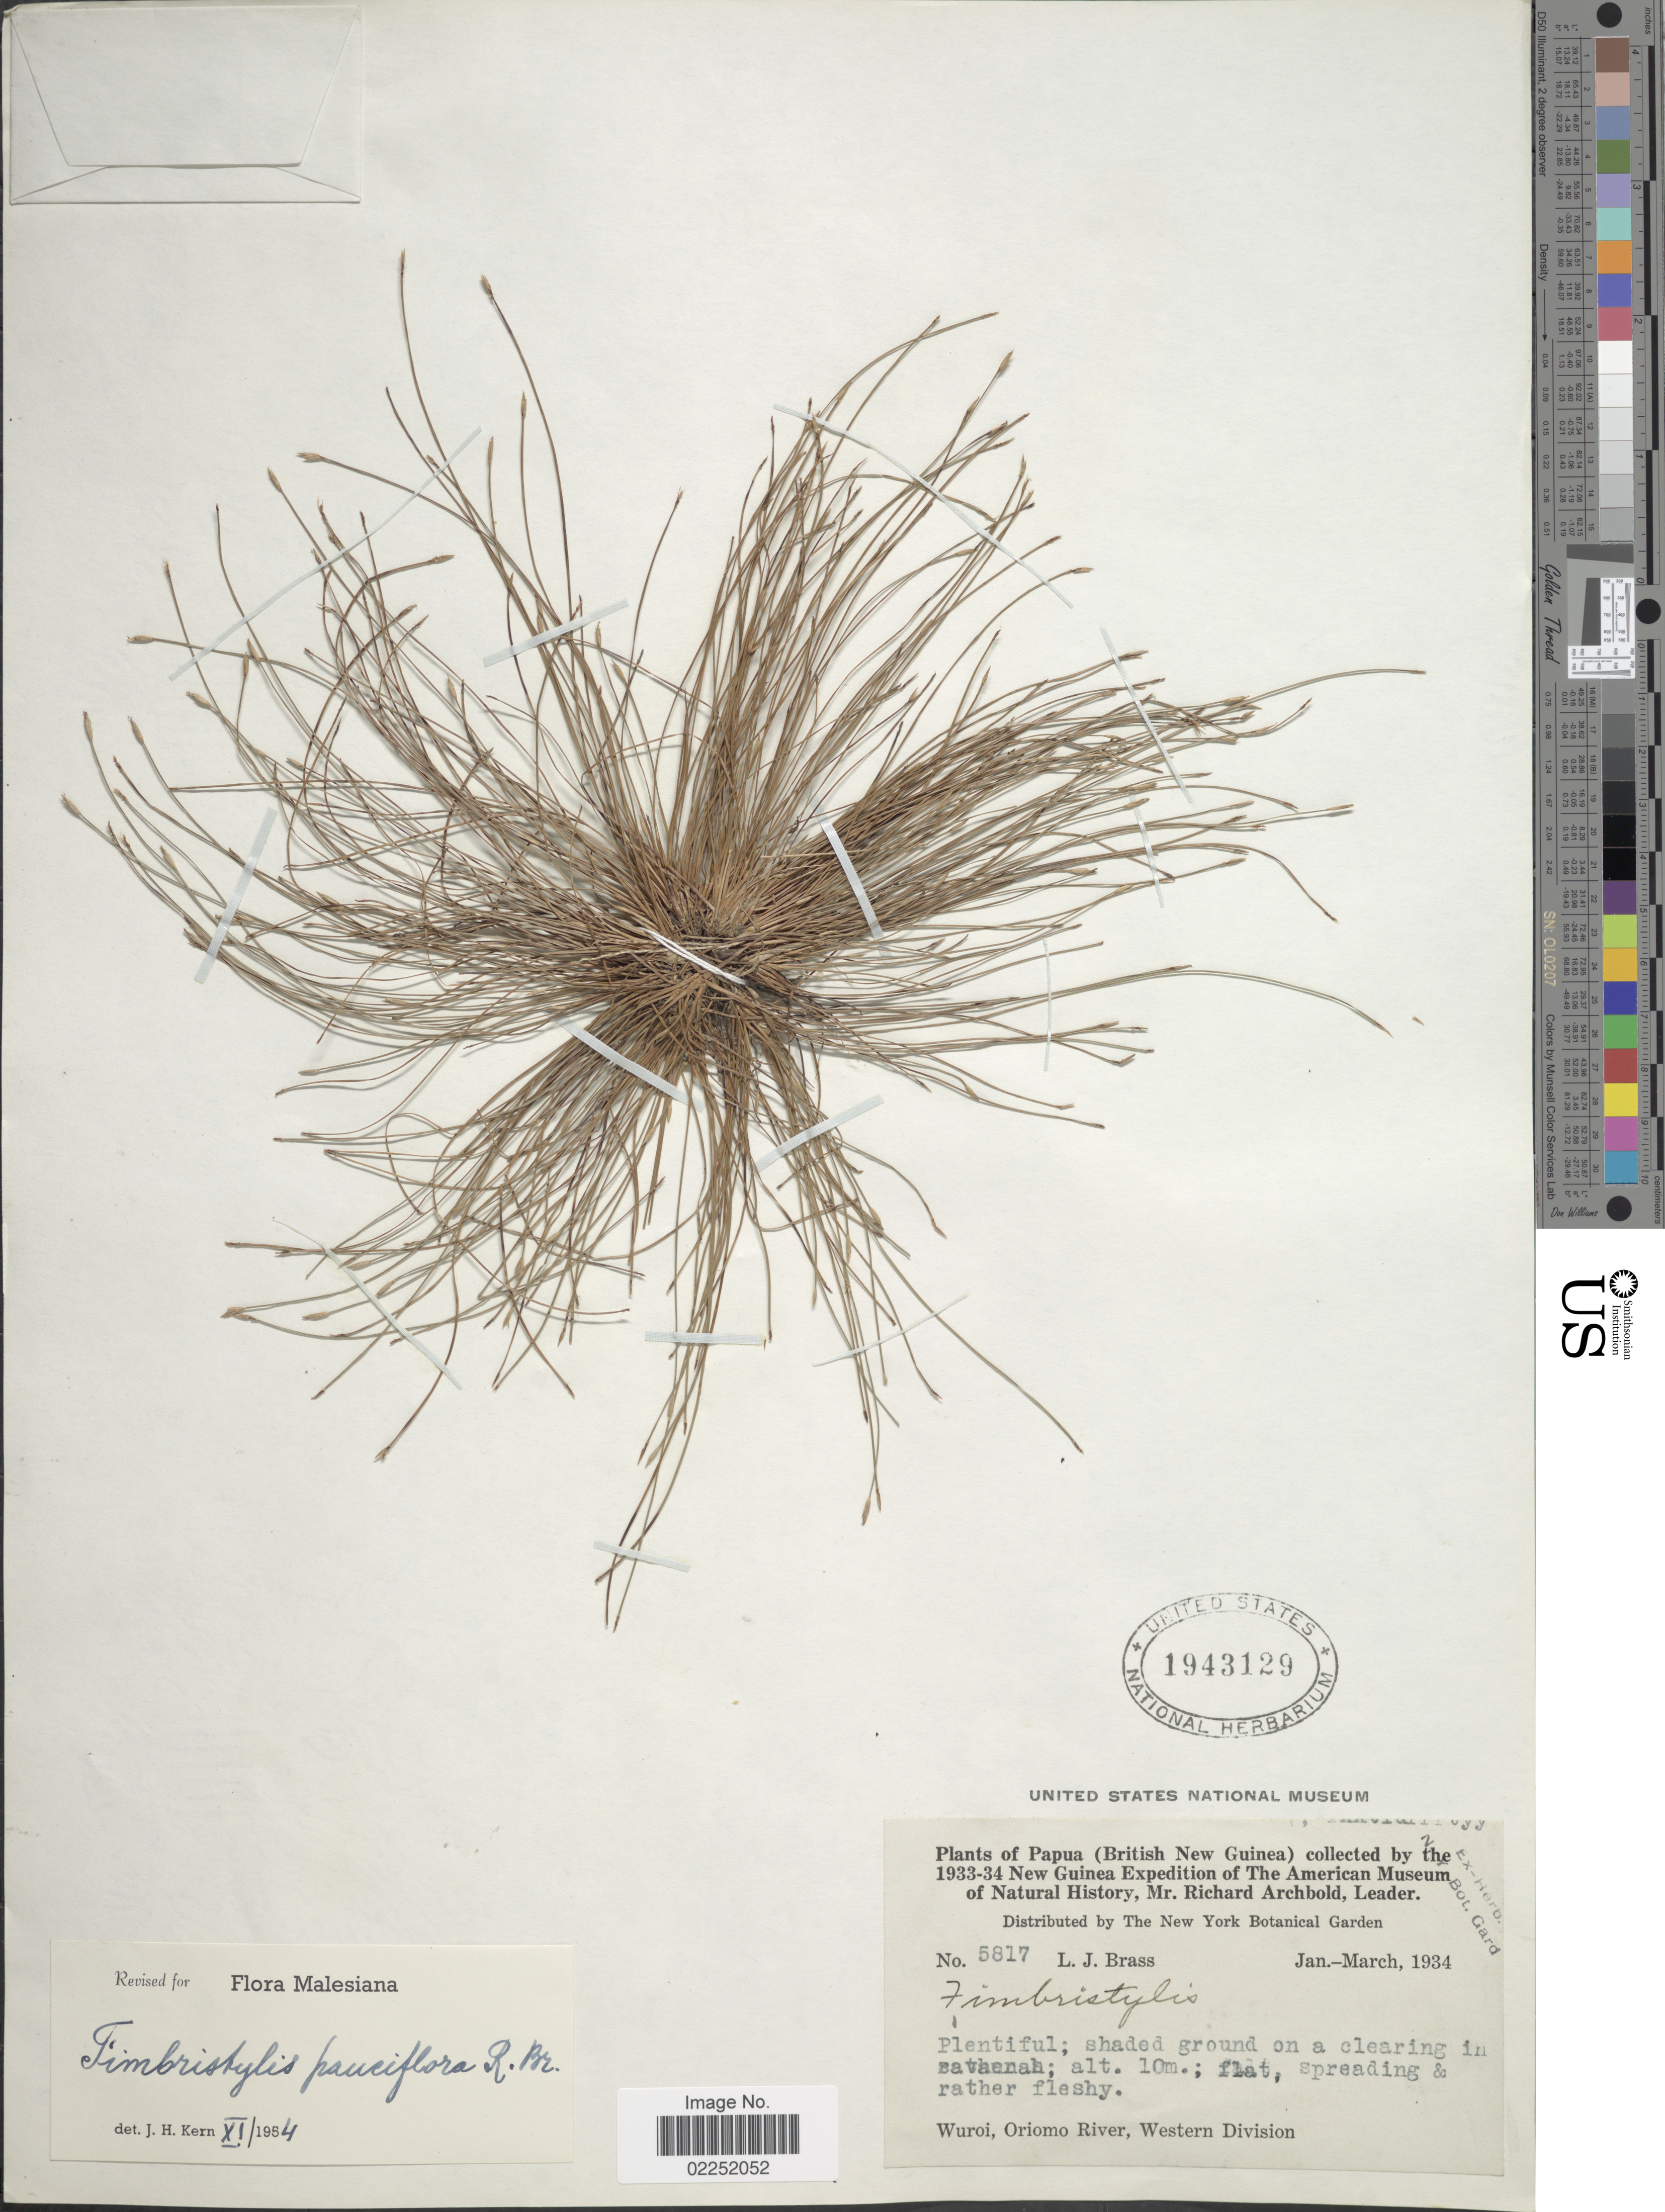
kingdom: Plantae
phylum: Tracheophyta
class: Liliopsida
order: Poales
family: Cyperaceae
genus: Fimbristylis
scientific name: Fimbristylis pauciflora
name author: R. Br.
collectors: L. J. Brass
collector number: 5817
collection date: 1934-01/1934-03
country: Papua New Guinea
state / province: Manus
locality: (British New Guinea), Wuroi, Oriomo River, Western Division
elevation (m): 10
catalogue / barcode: US 1943129